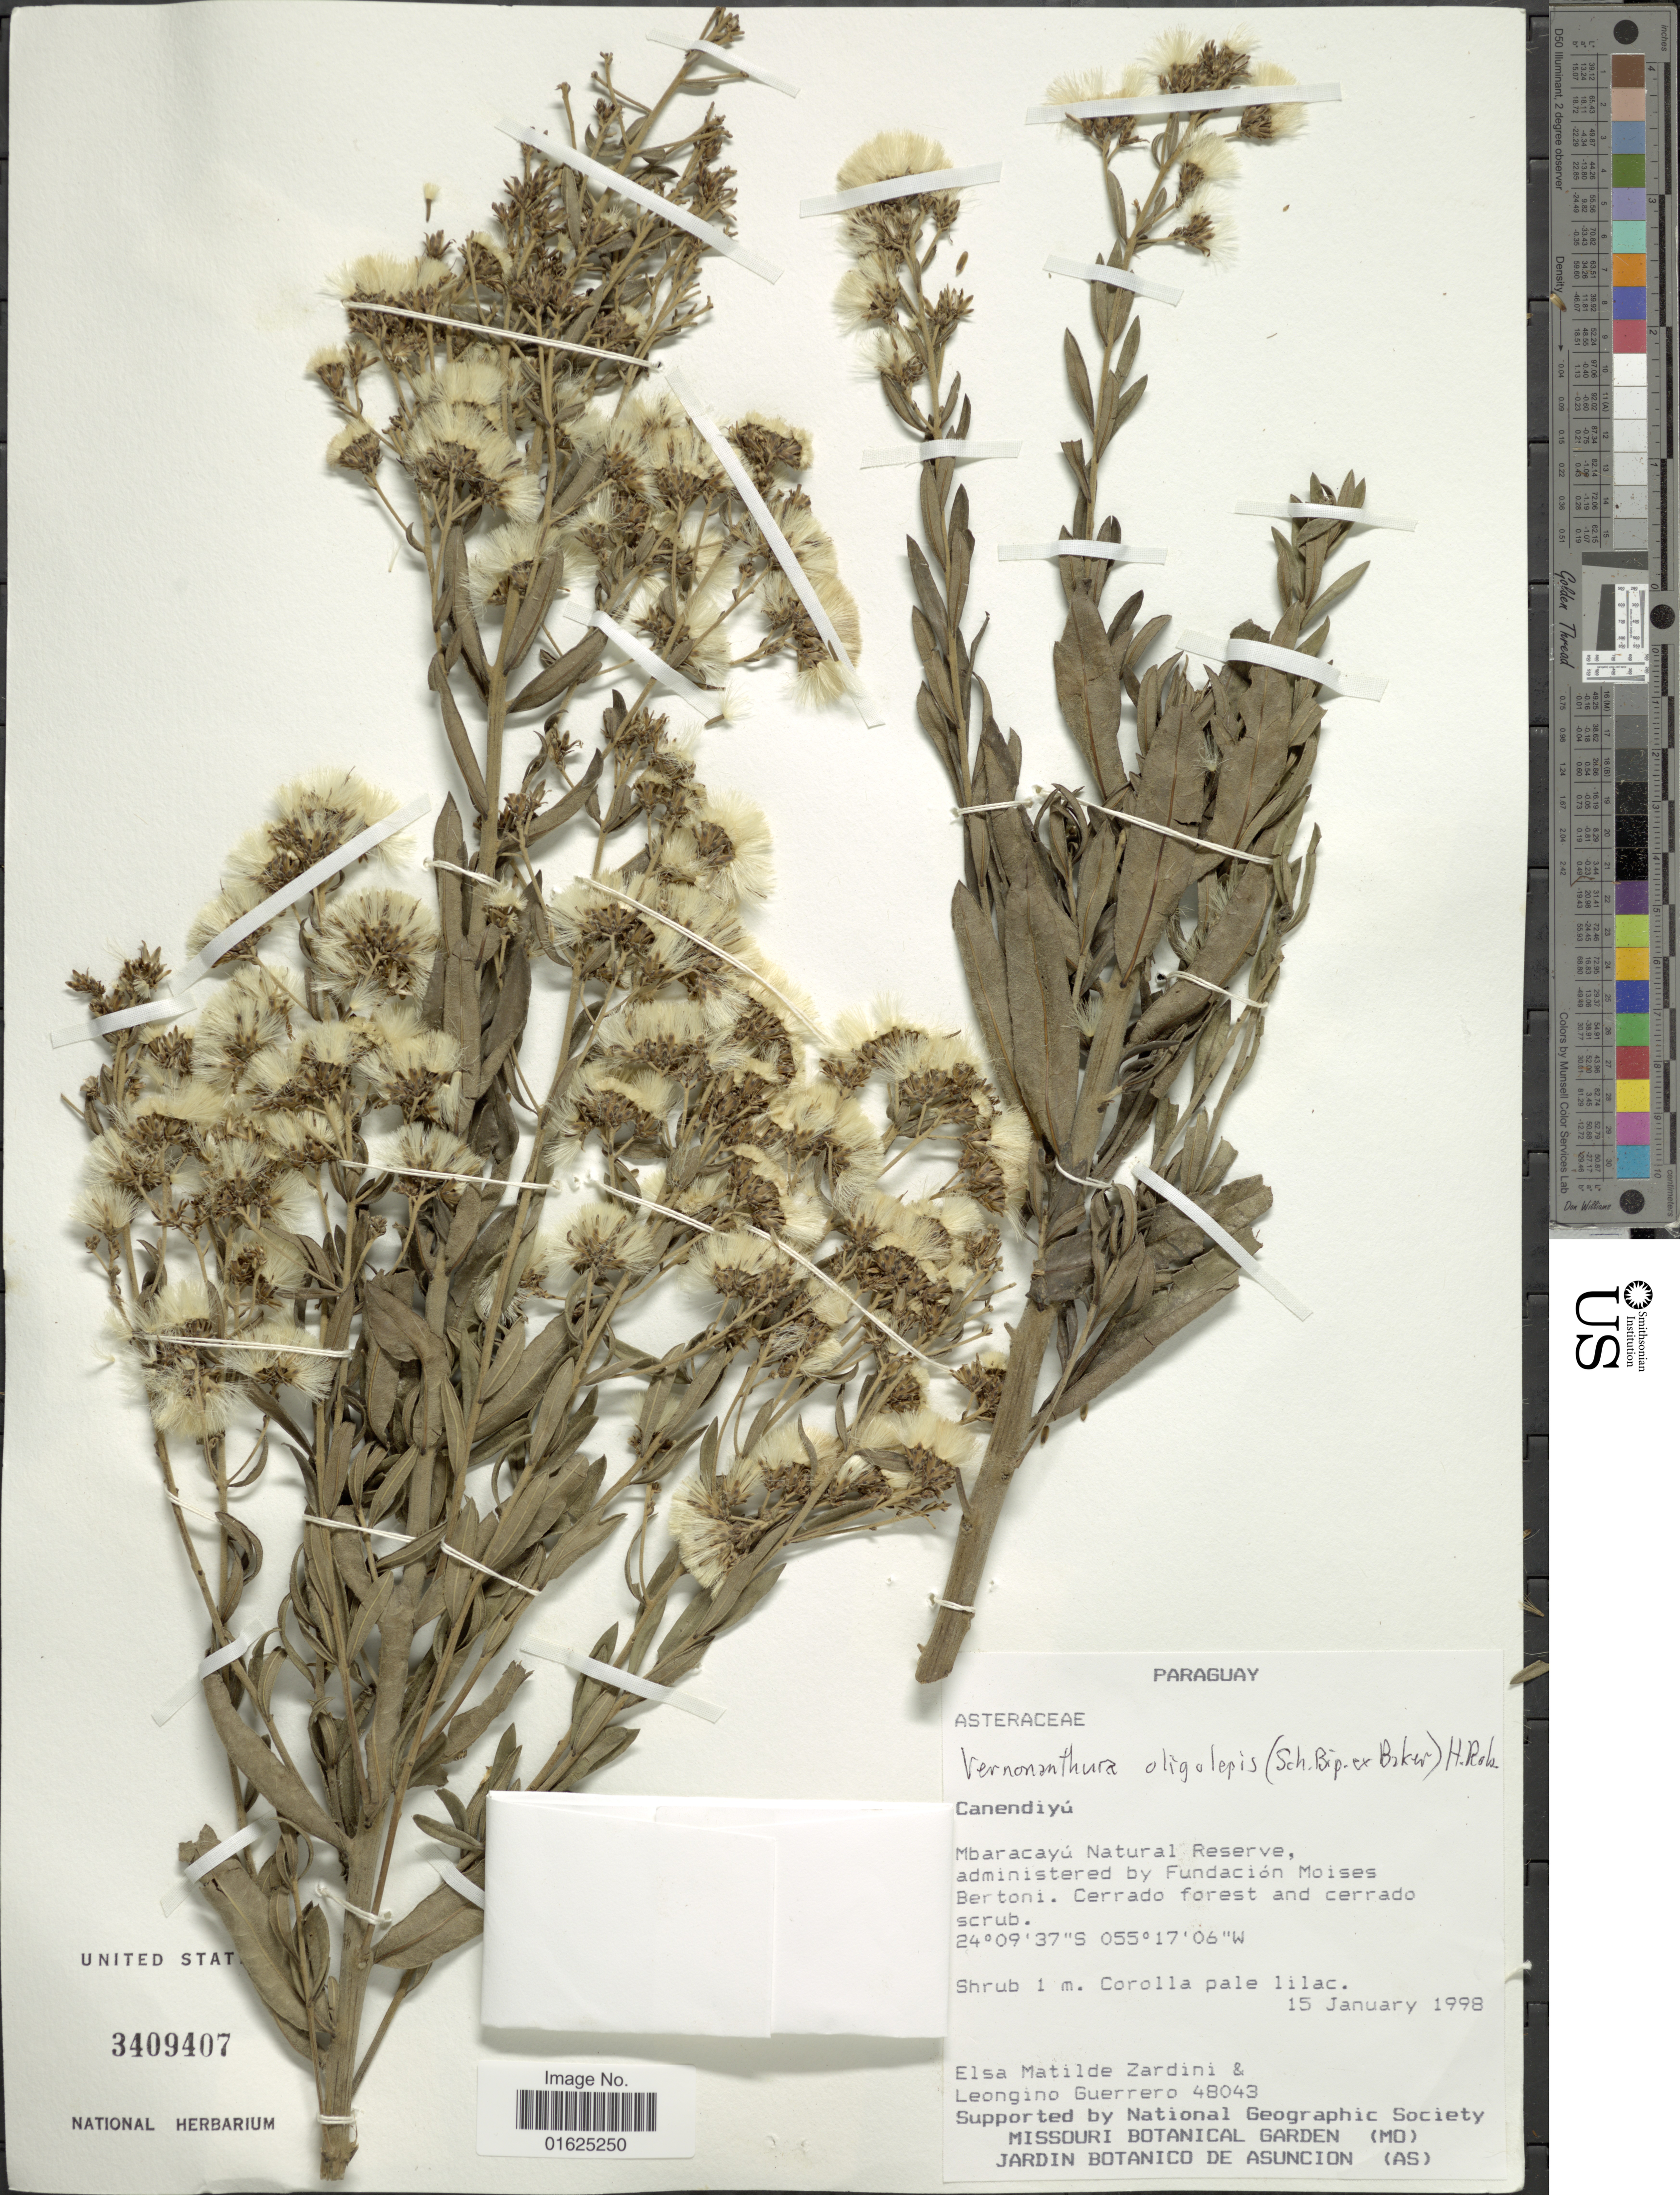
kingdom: Plantae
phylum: Tracheophyta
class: Magnoliopsida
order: Asterales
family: Asteraceae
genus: Vernonanthura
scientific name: Vernonanthura oligolepis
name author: (Sch. Bip. ex Baker) H. Rob.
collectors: E. M. Zardini & L. Guerrero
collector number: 48043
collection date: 1998-01-15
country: Paraguay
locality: Canendiyú, Mbarcayú Natural Reserve, administered by Fundación Moises Bertoni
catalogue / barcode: US 3409407